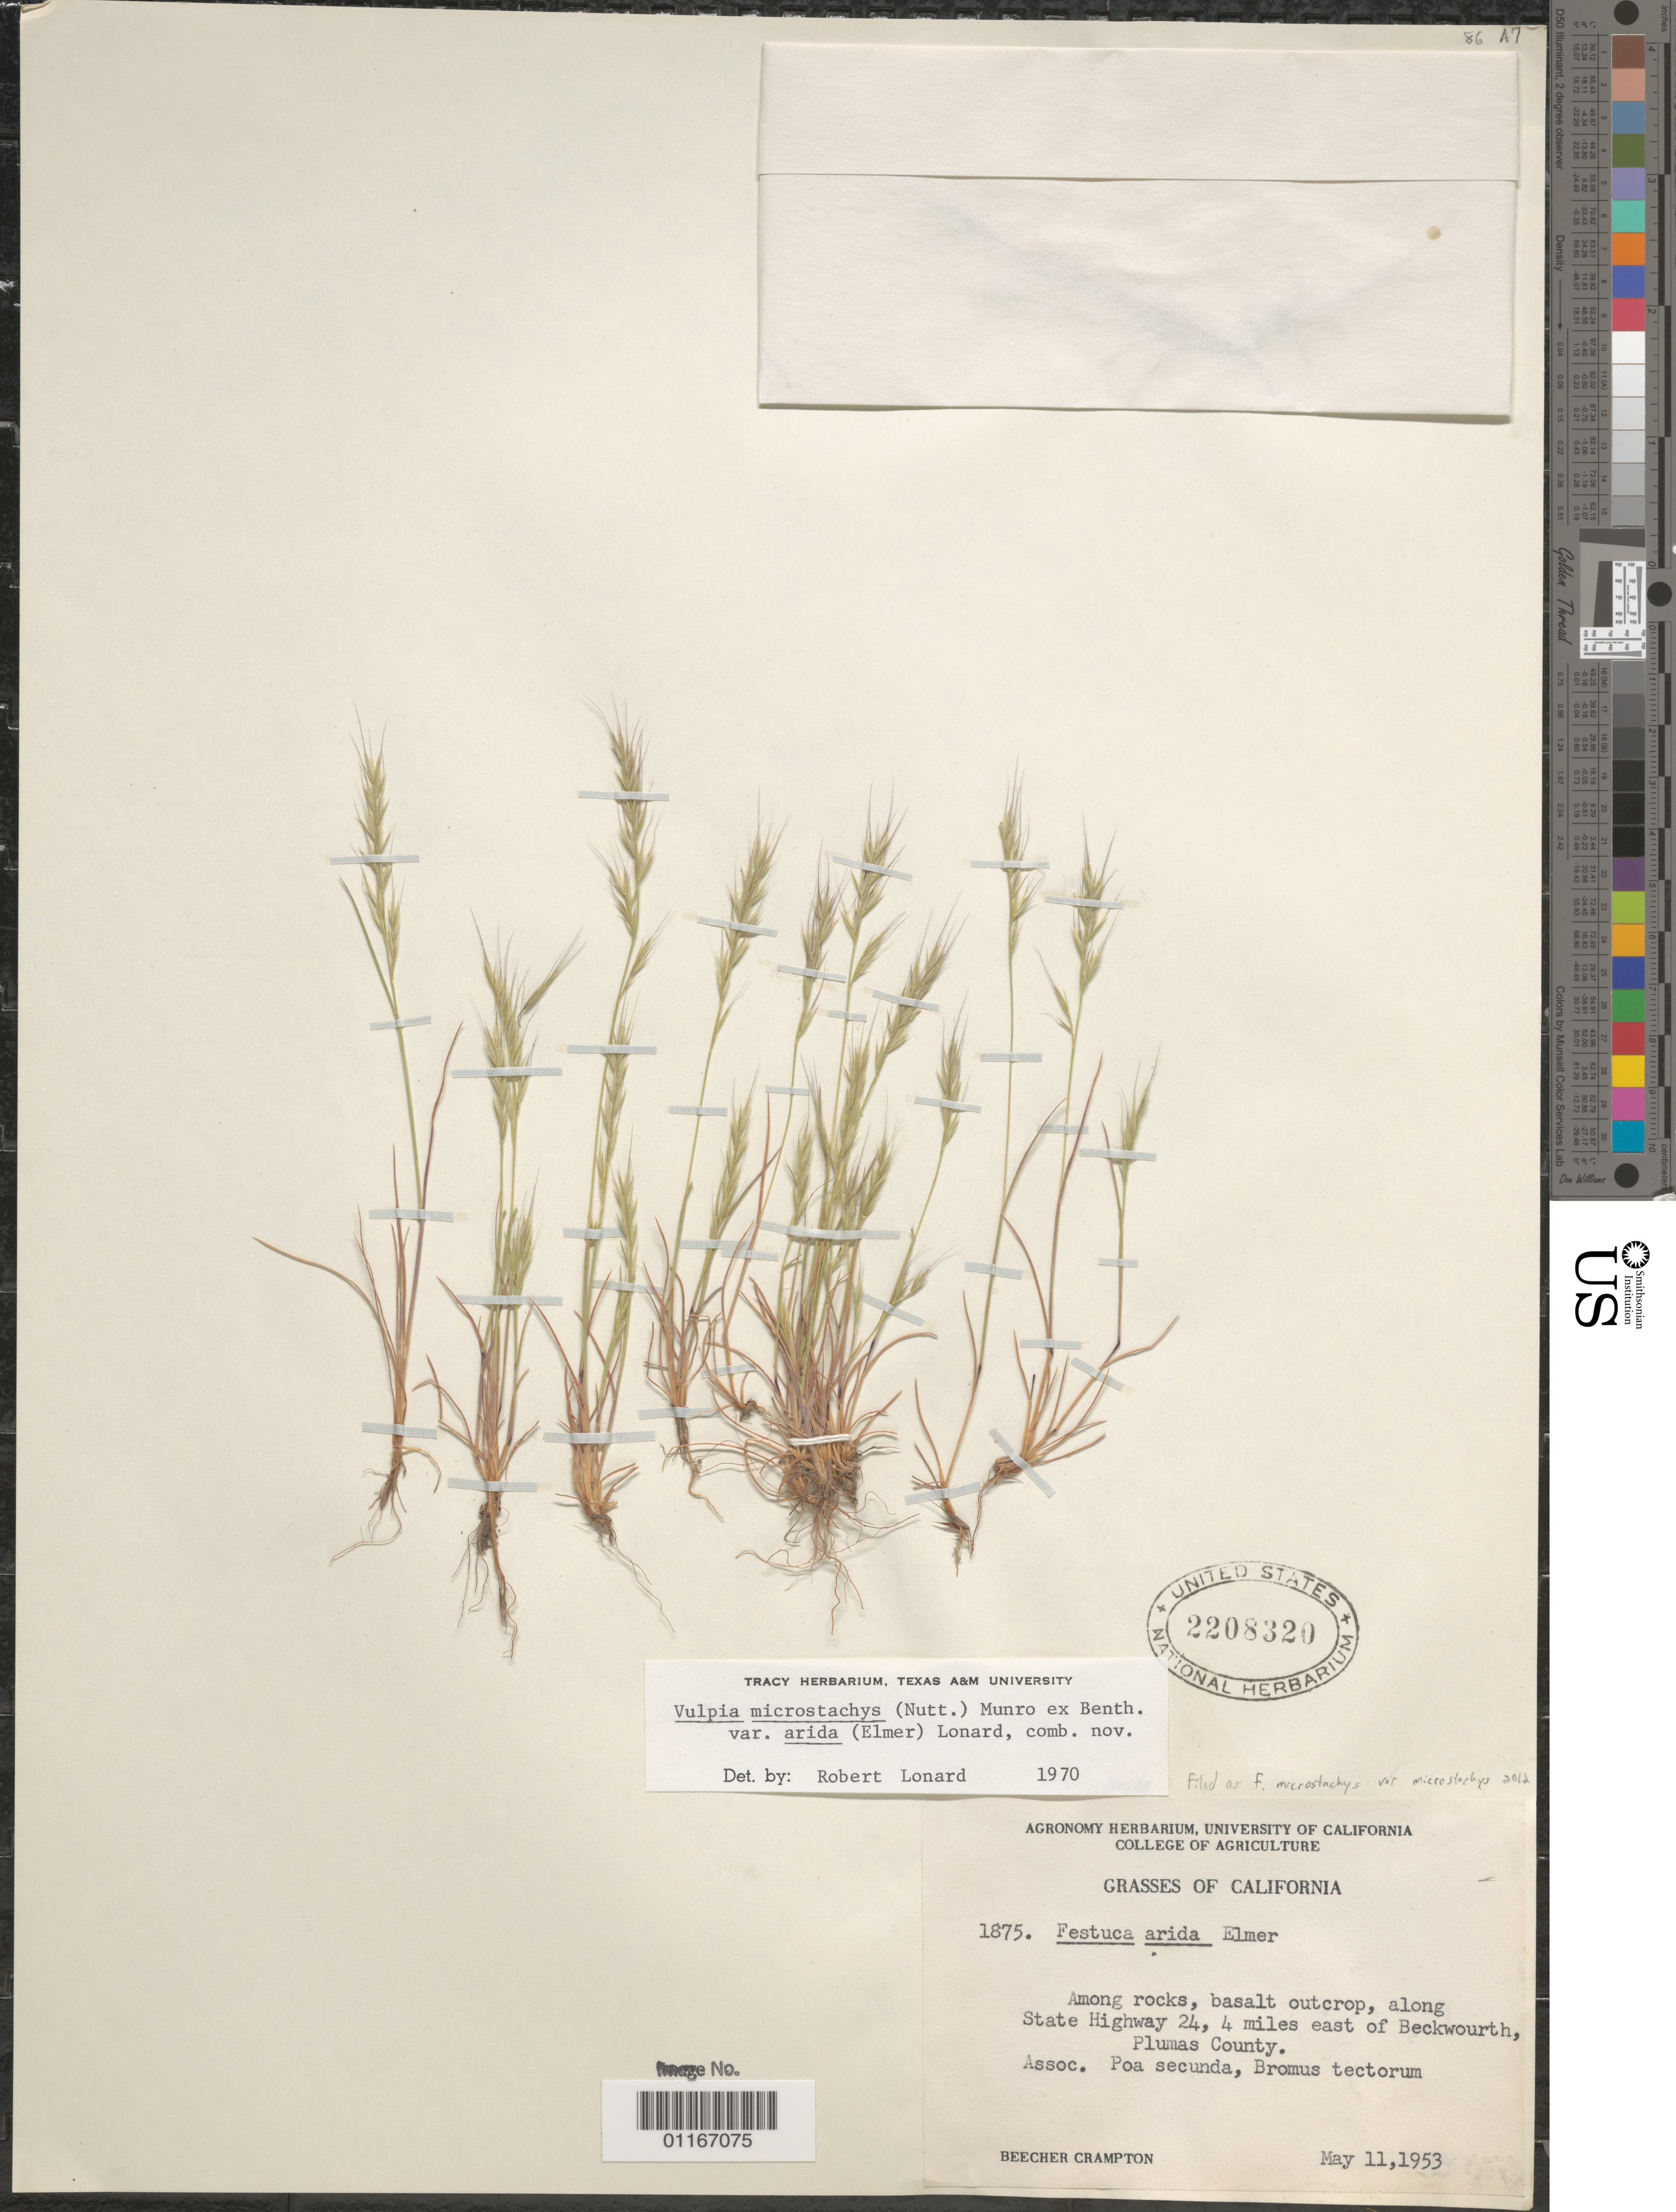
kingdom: Plantae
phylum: Tracheophyta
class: Liliopsida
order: Poales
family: Poaceae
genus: Vulpia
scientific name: Vulpia microstachys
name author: (Nutt.) Munro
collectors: B. Crampton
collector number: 1875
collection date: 1953-05-11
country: United States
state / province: California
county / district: Plumas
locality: Along State Highway 24, 4 miles east of Beackwourth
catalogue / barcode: US 2208320